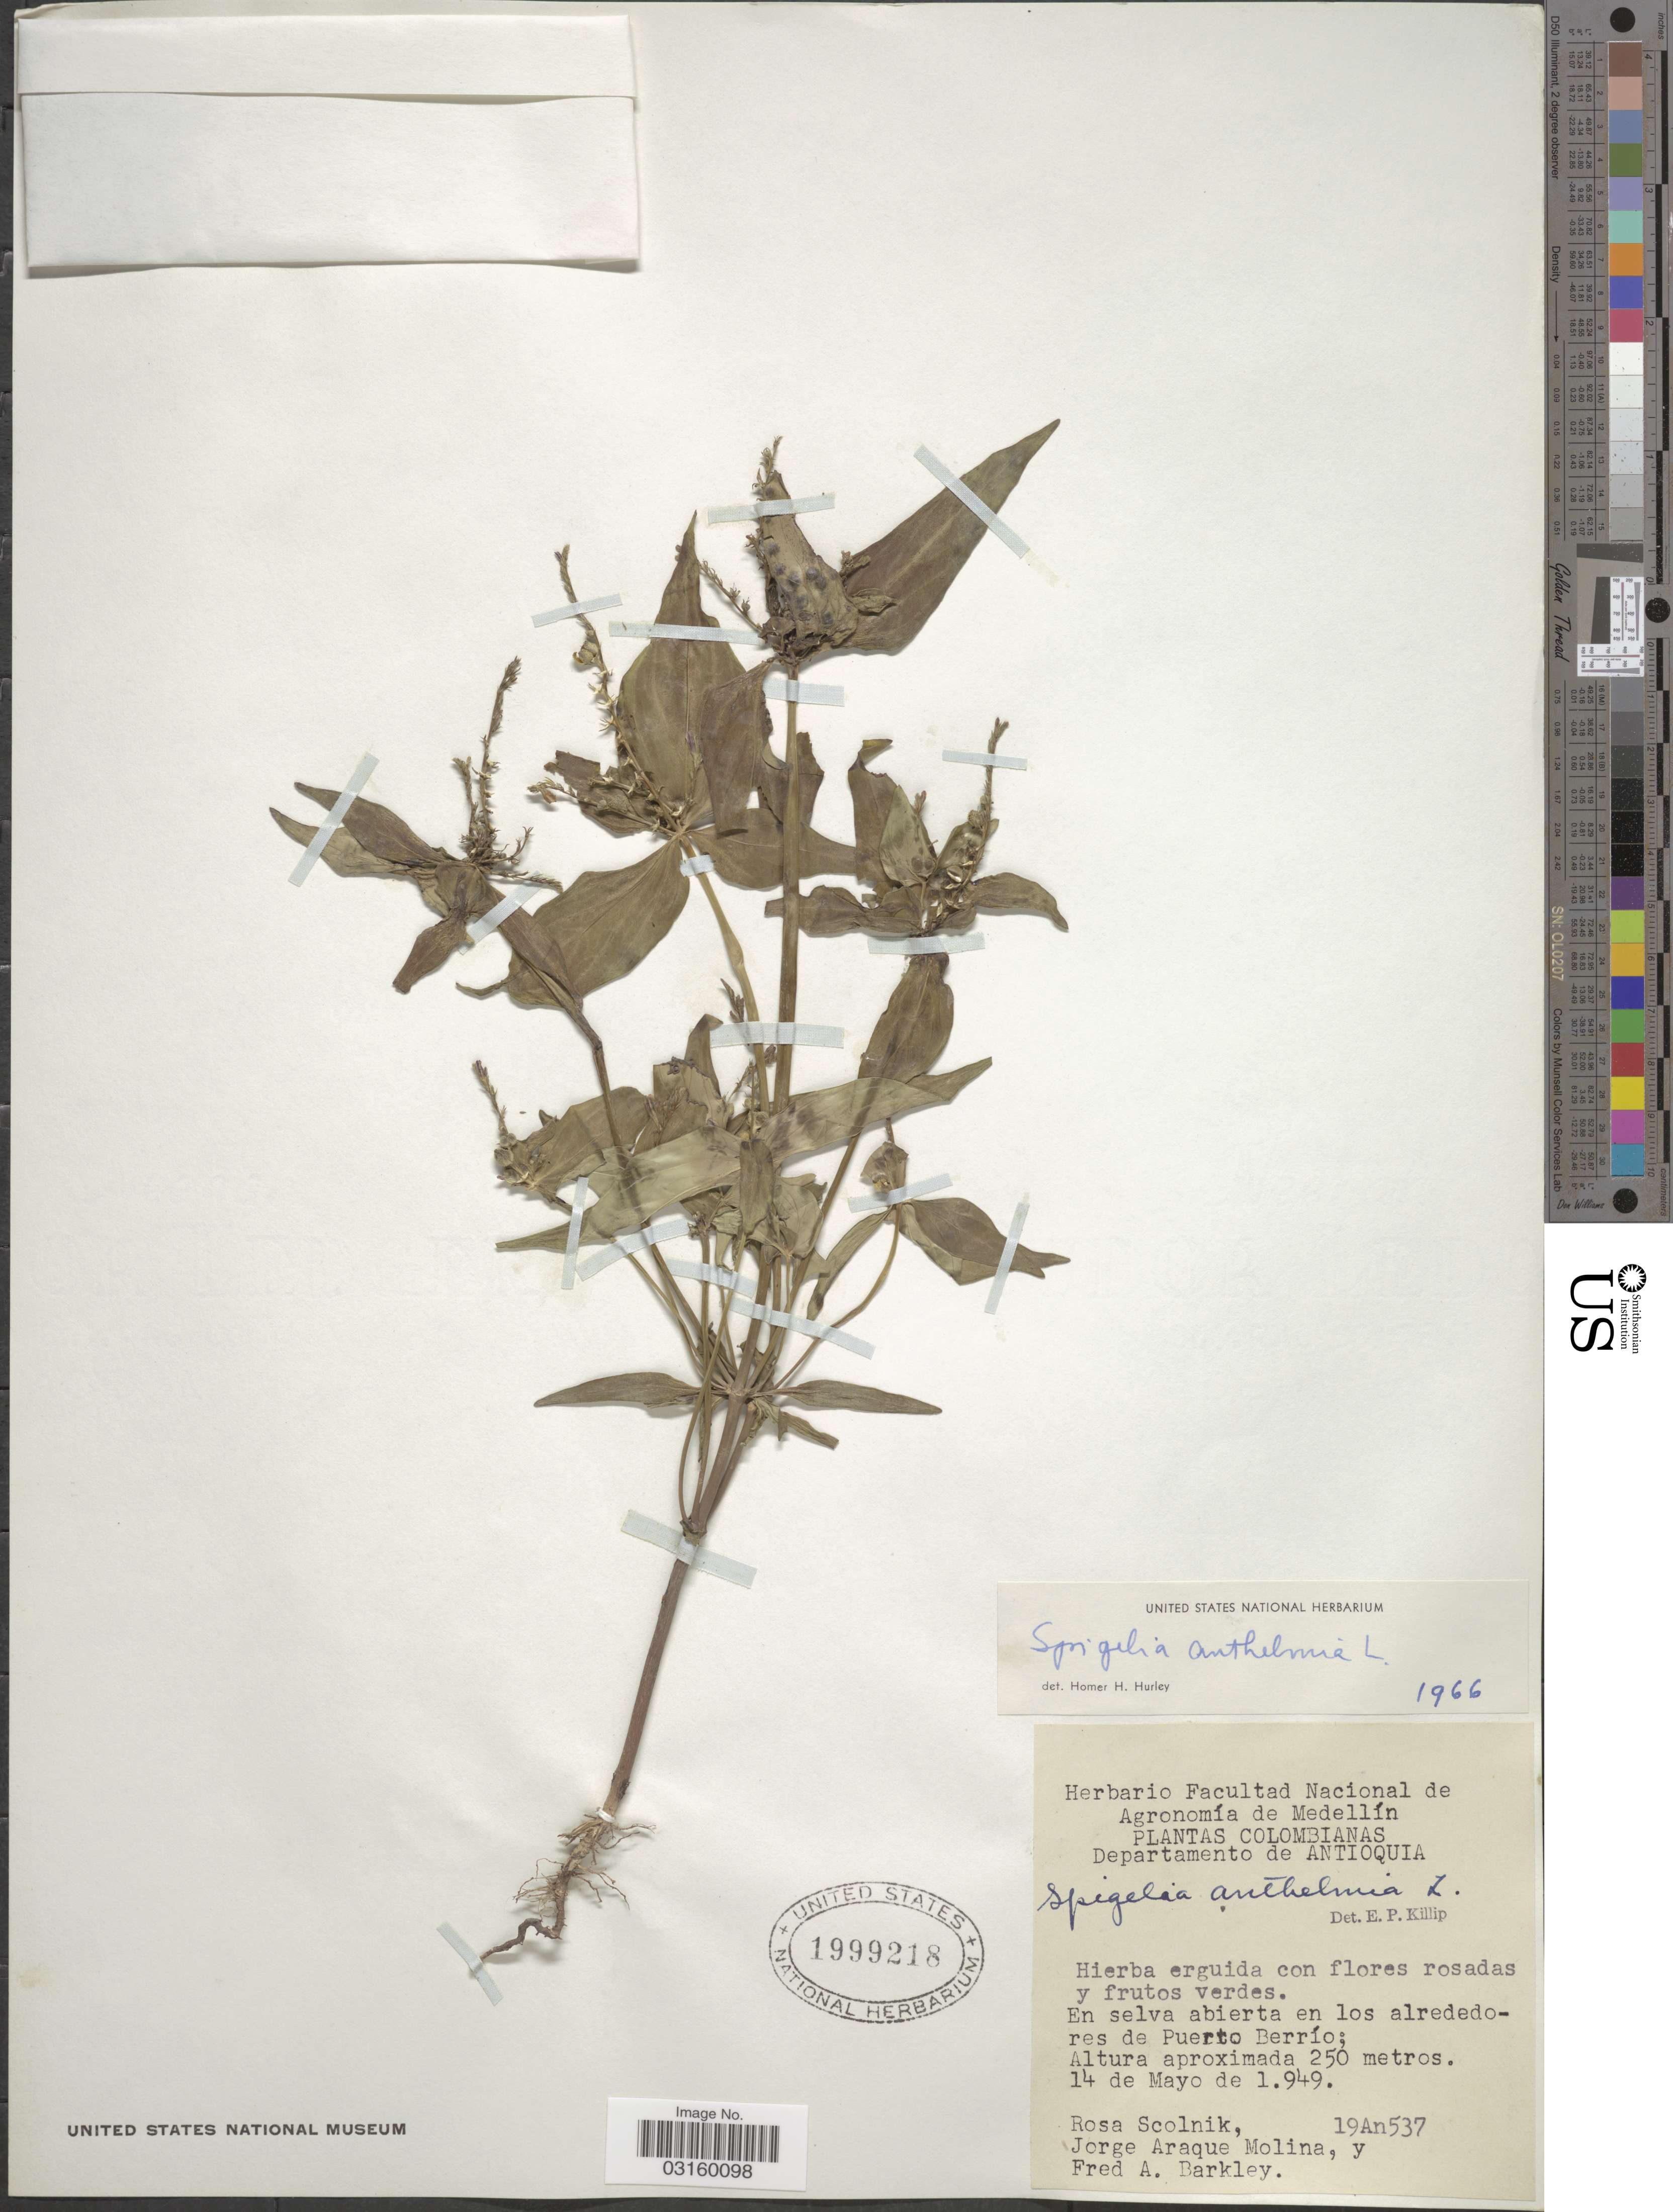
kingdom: Plantae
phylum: Tracheophyta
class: Magnoliopsida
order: Gentianales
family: Loganiaceae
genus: Spigelia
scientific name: Spigelia anthelmia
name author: L.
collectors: R. Scolnik, J. A. Molina & F. A. Barkley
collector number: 19An537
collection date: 1949-05-14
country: Colombia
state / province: Antioquia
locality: Departamento de Antioquia, En selva abierta en los alrededores de Puerto Berrío.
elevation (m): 250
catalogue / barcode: US 1999218